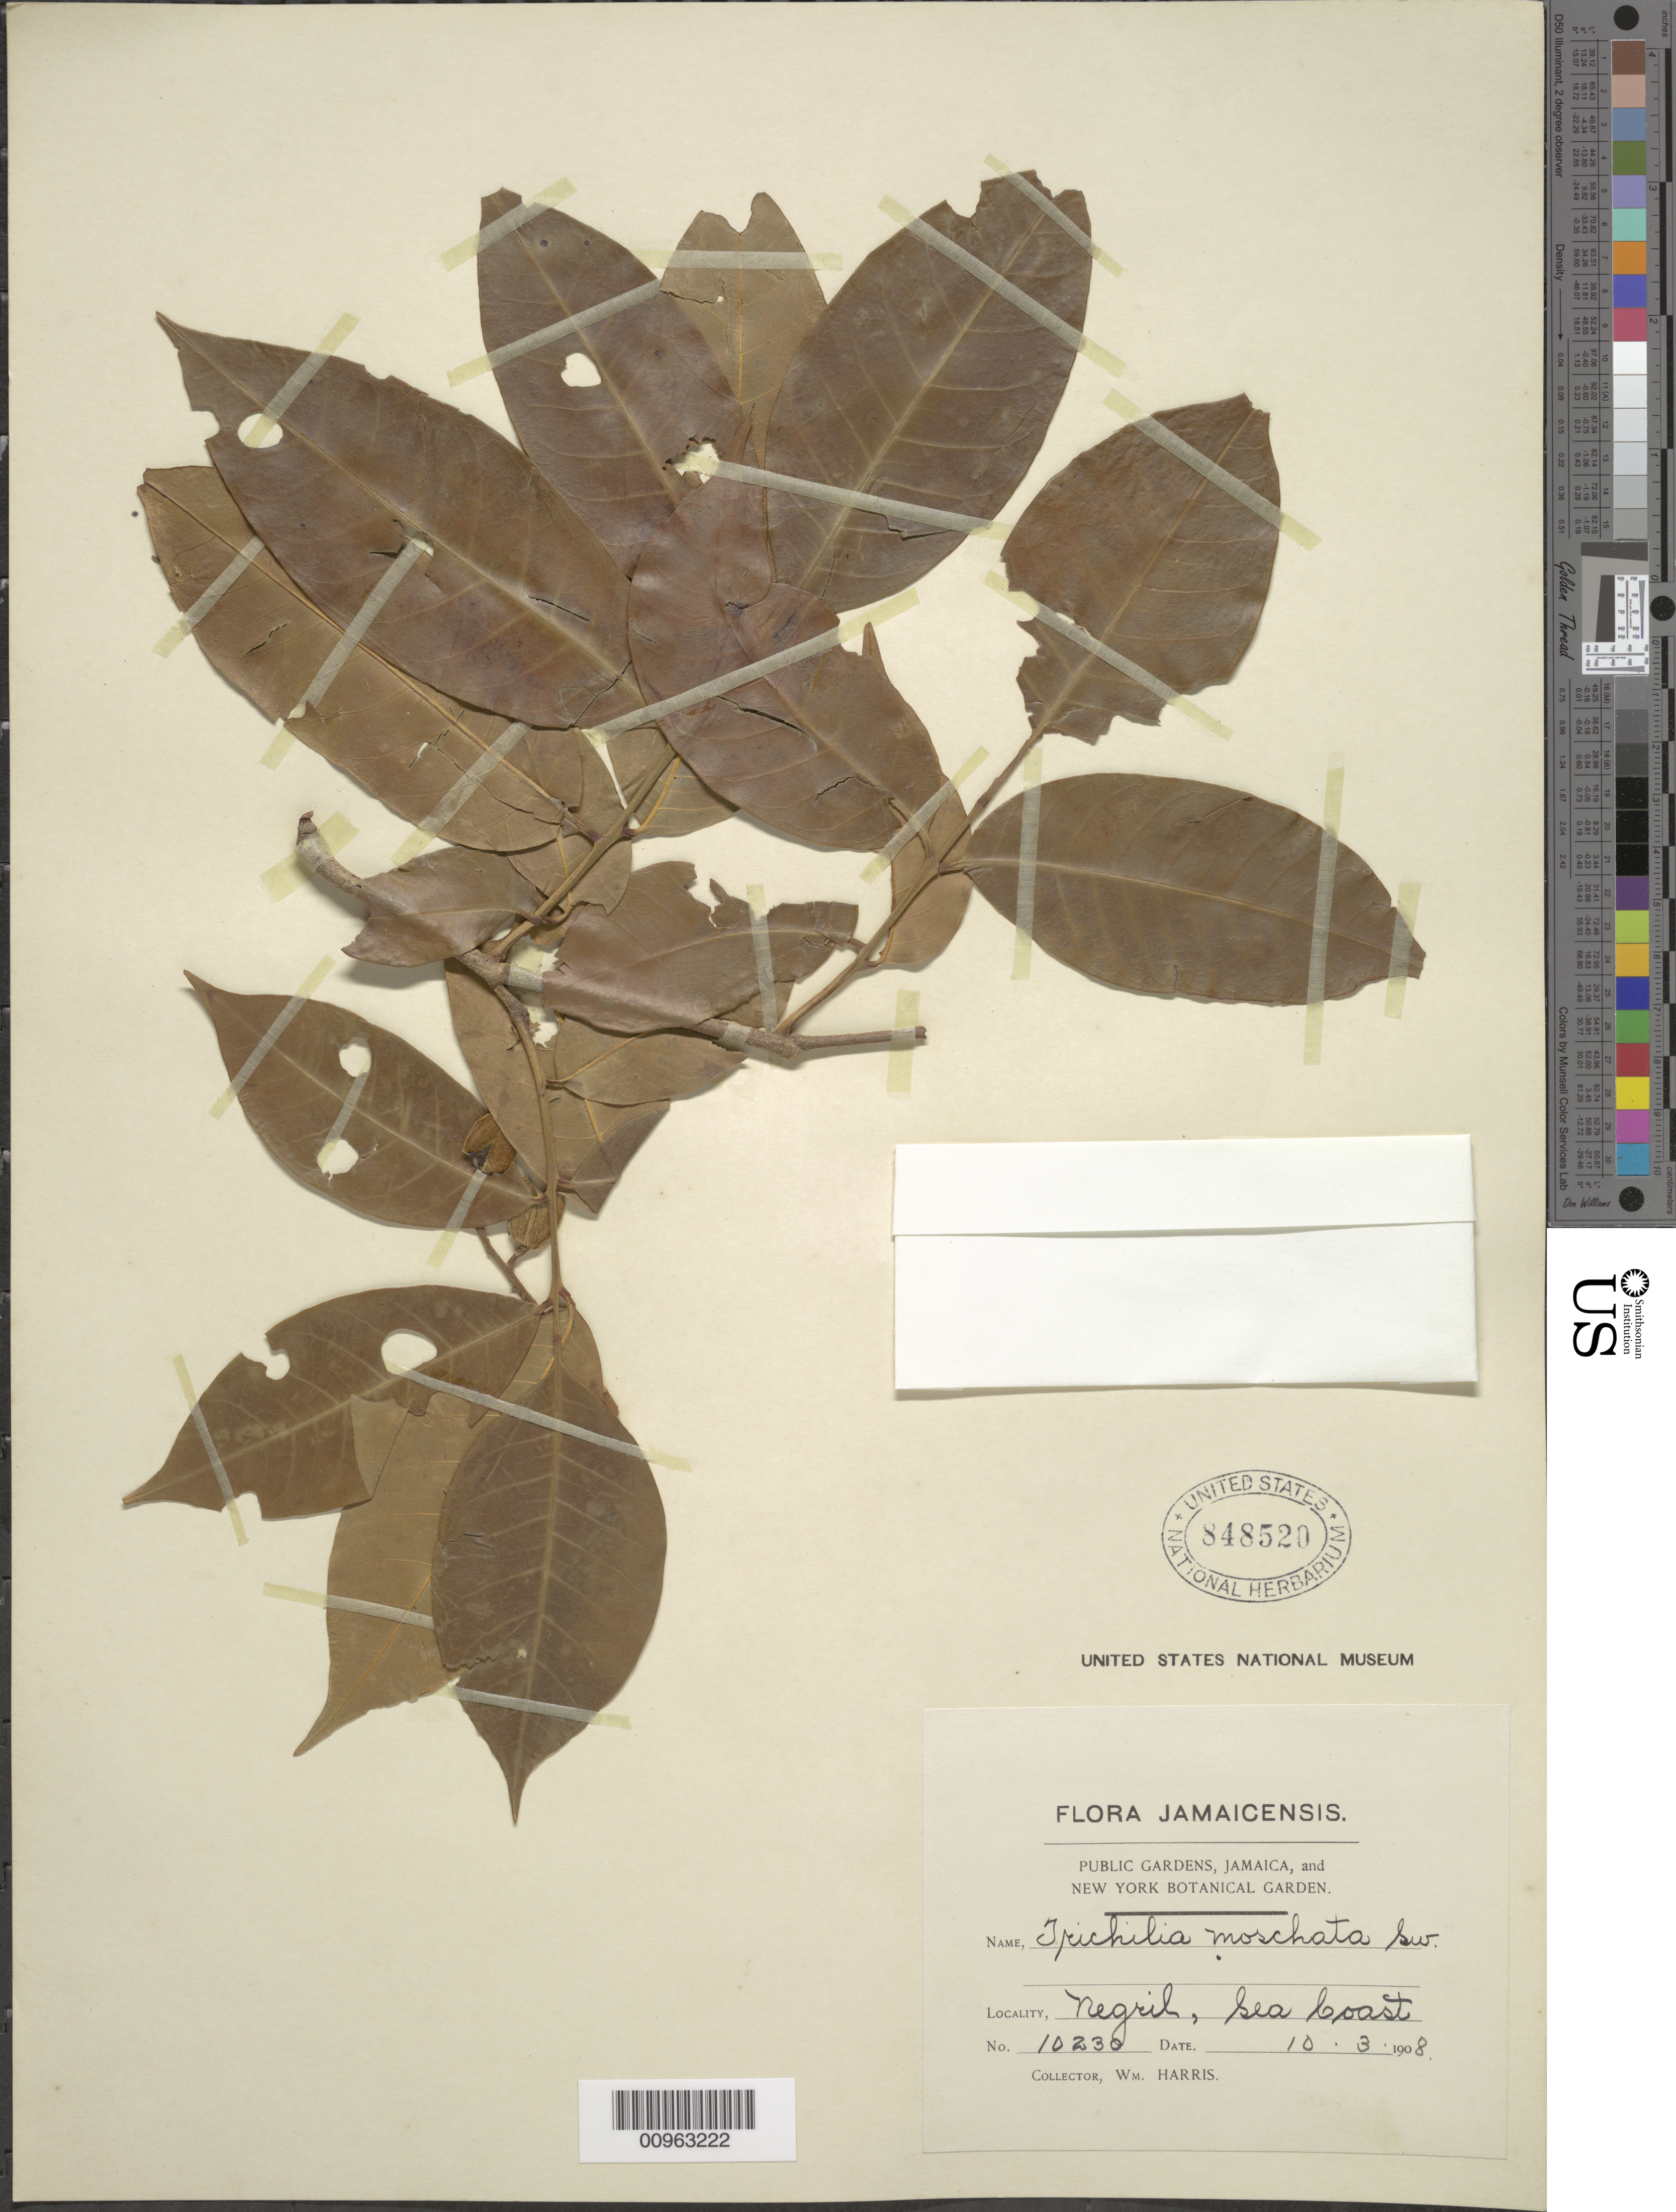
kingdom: Plantae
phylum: Tracheophyta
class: Magnoliopsida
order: Sapindales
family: Meliaceae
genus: Trichilia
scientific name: Trichilia moschata subsp. moschata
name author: Sw.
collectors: W. H. Harris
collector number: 10230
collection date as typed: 10 Mar 1908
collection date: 1908-03-10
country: Jamaica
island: Jamaica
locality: Negril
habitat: Sea coast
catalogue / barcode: US 848520